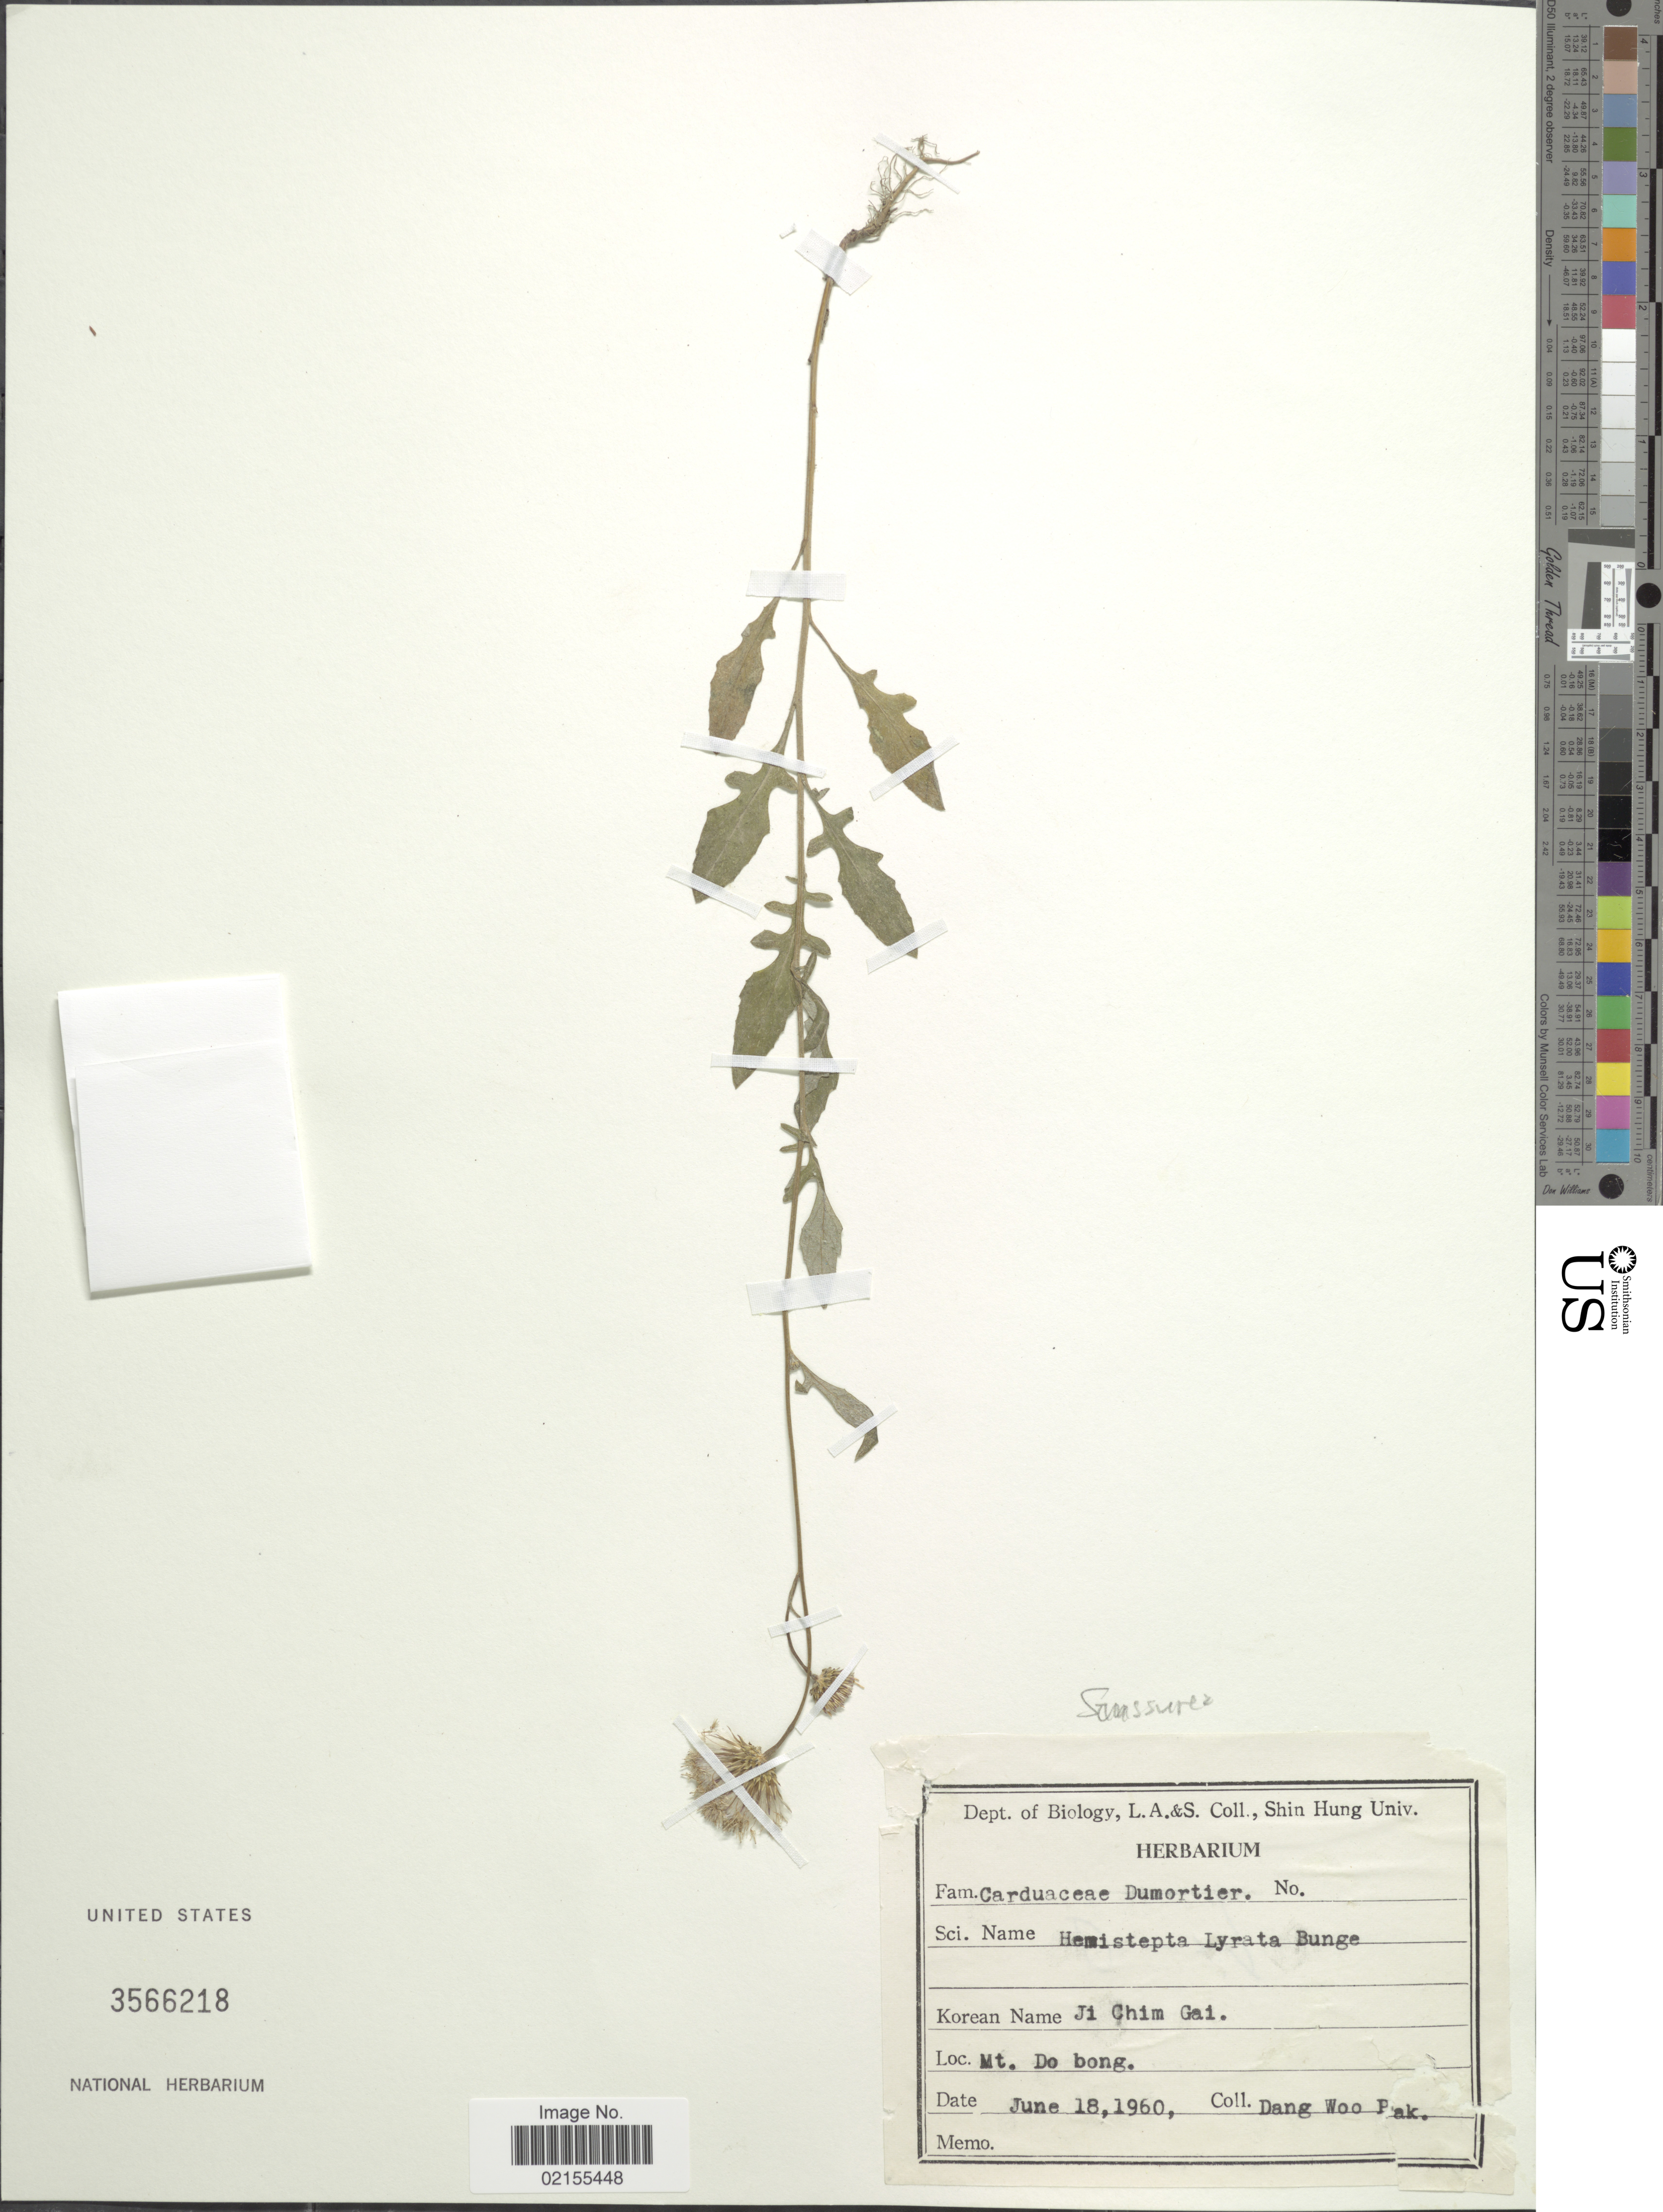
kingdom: Plantae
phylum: Tracheophyta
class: Magnoliopsida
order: Asterales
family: Asteraceae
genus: Hemistepta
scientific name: Hemistepta lyrata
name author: Bunge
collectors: D. Pak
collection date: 1960-06-18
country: South Korea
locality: Mt. Do Bong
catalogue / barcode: US 3566218